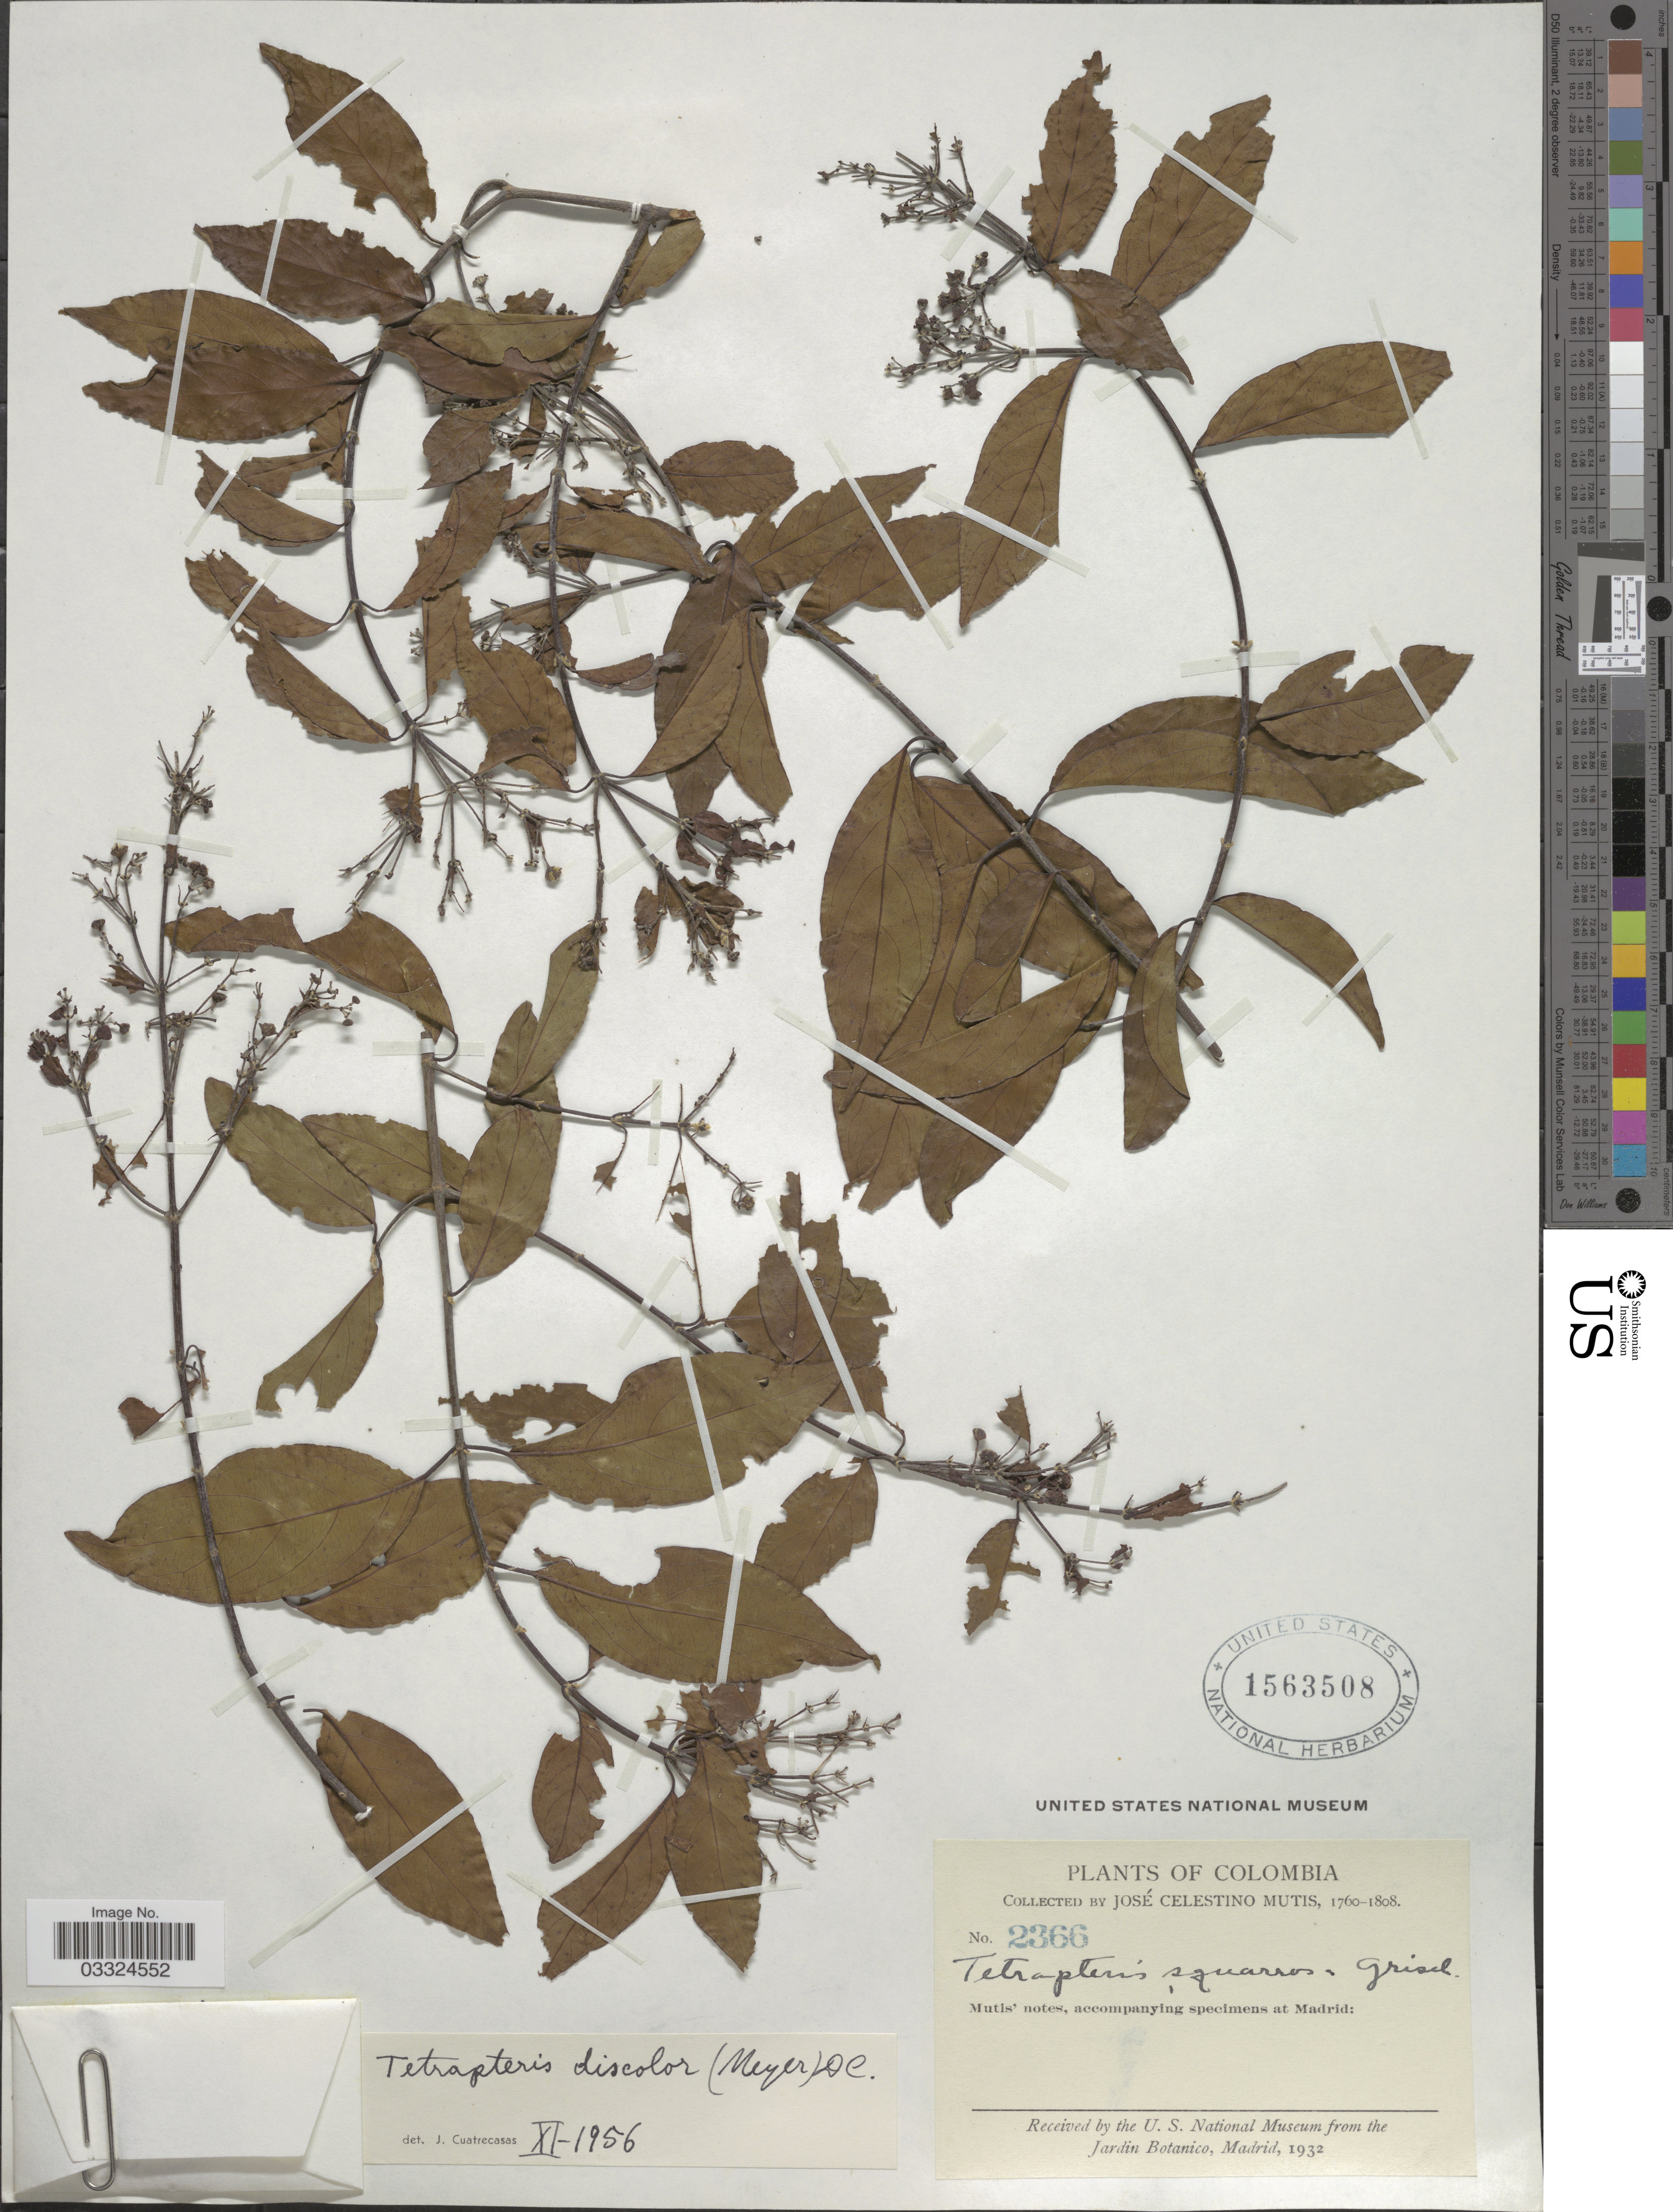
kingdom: Plantae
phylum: Tracheophyta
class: Magnoliopsida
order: Malpighiales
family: Malpighiaceae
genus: Tetrapterys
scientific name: Tetrapterys discolor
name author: (G. Mey.) DC.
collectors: J. C. B. Mutis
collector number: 2366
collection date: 1760/1808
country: Colombia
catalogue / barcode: US 1563508